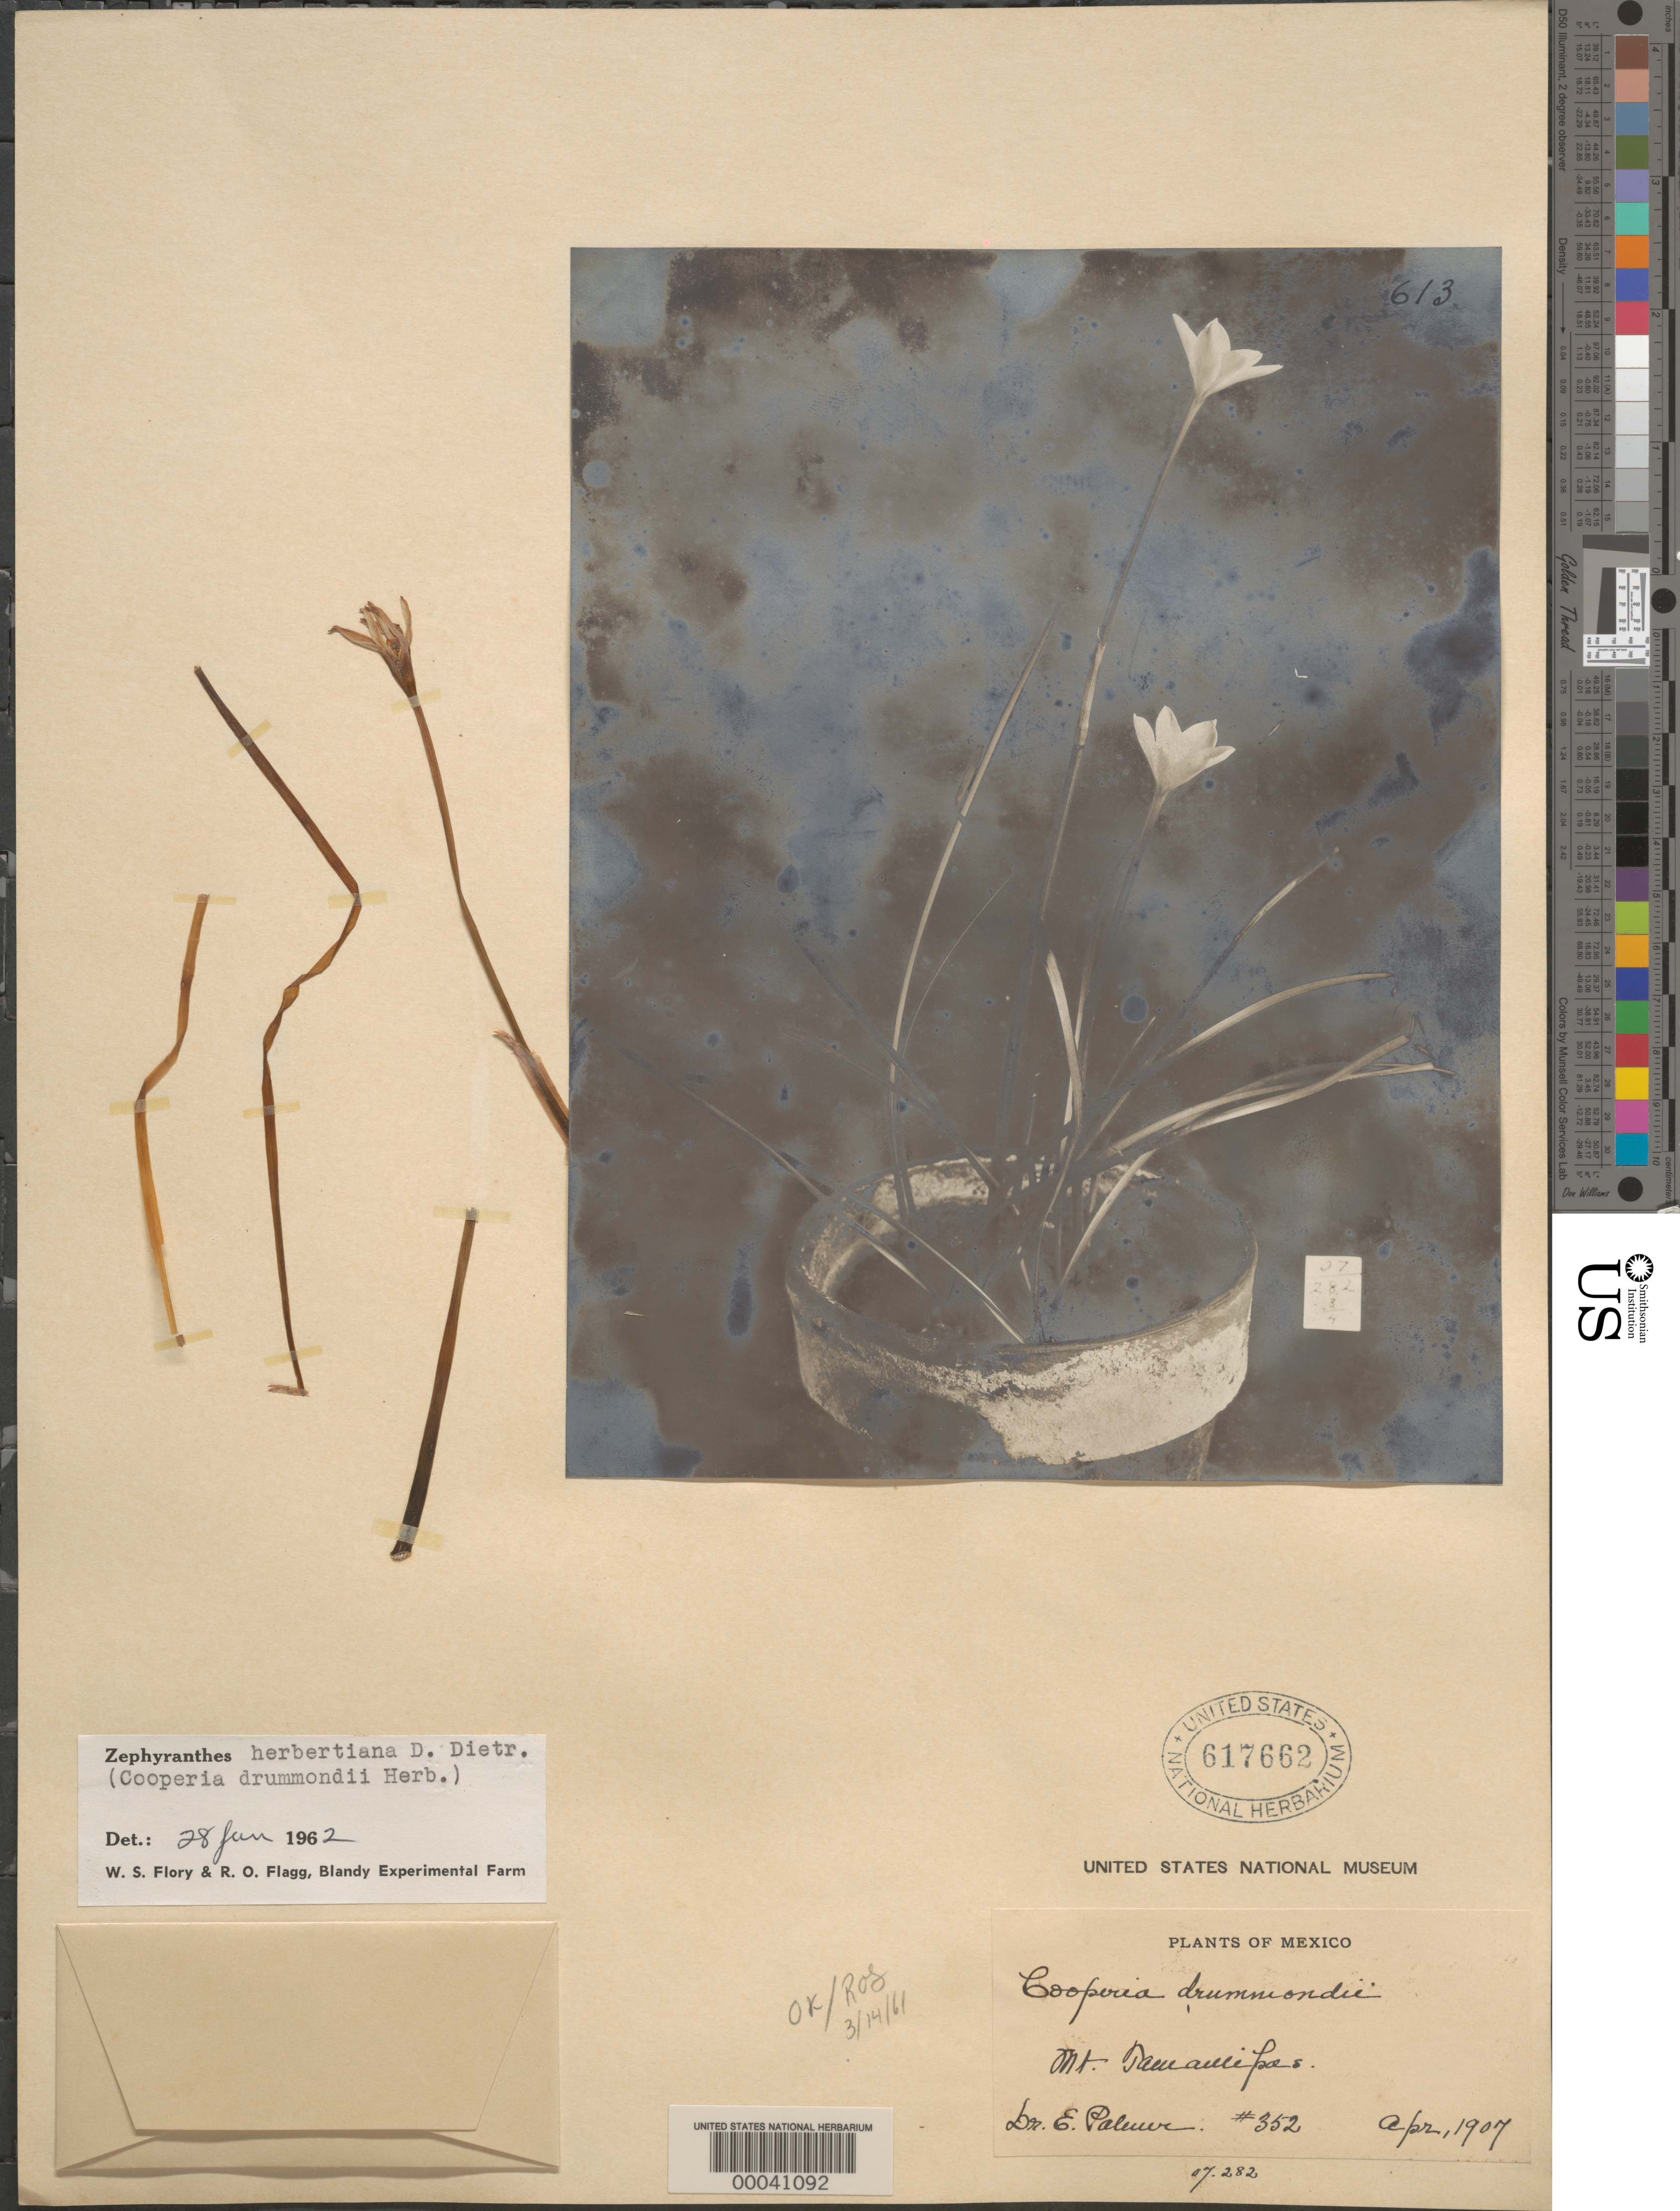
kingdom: Plantae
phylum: Tracheophyta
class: Liliopsida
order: Asparagales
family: Amaryllidaceae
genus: Zephyranthes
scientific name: Zephyranthes herbertiana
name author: D. Dietr.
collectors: E. Palmer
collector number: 352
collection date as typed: Apr 1907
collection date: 1907-04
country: Mexico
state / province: Tamaulipas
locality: Vicinity of Gomez Farias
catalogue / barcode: US 617662